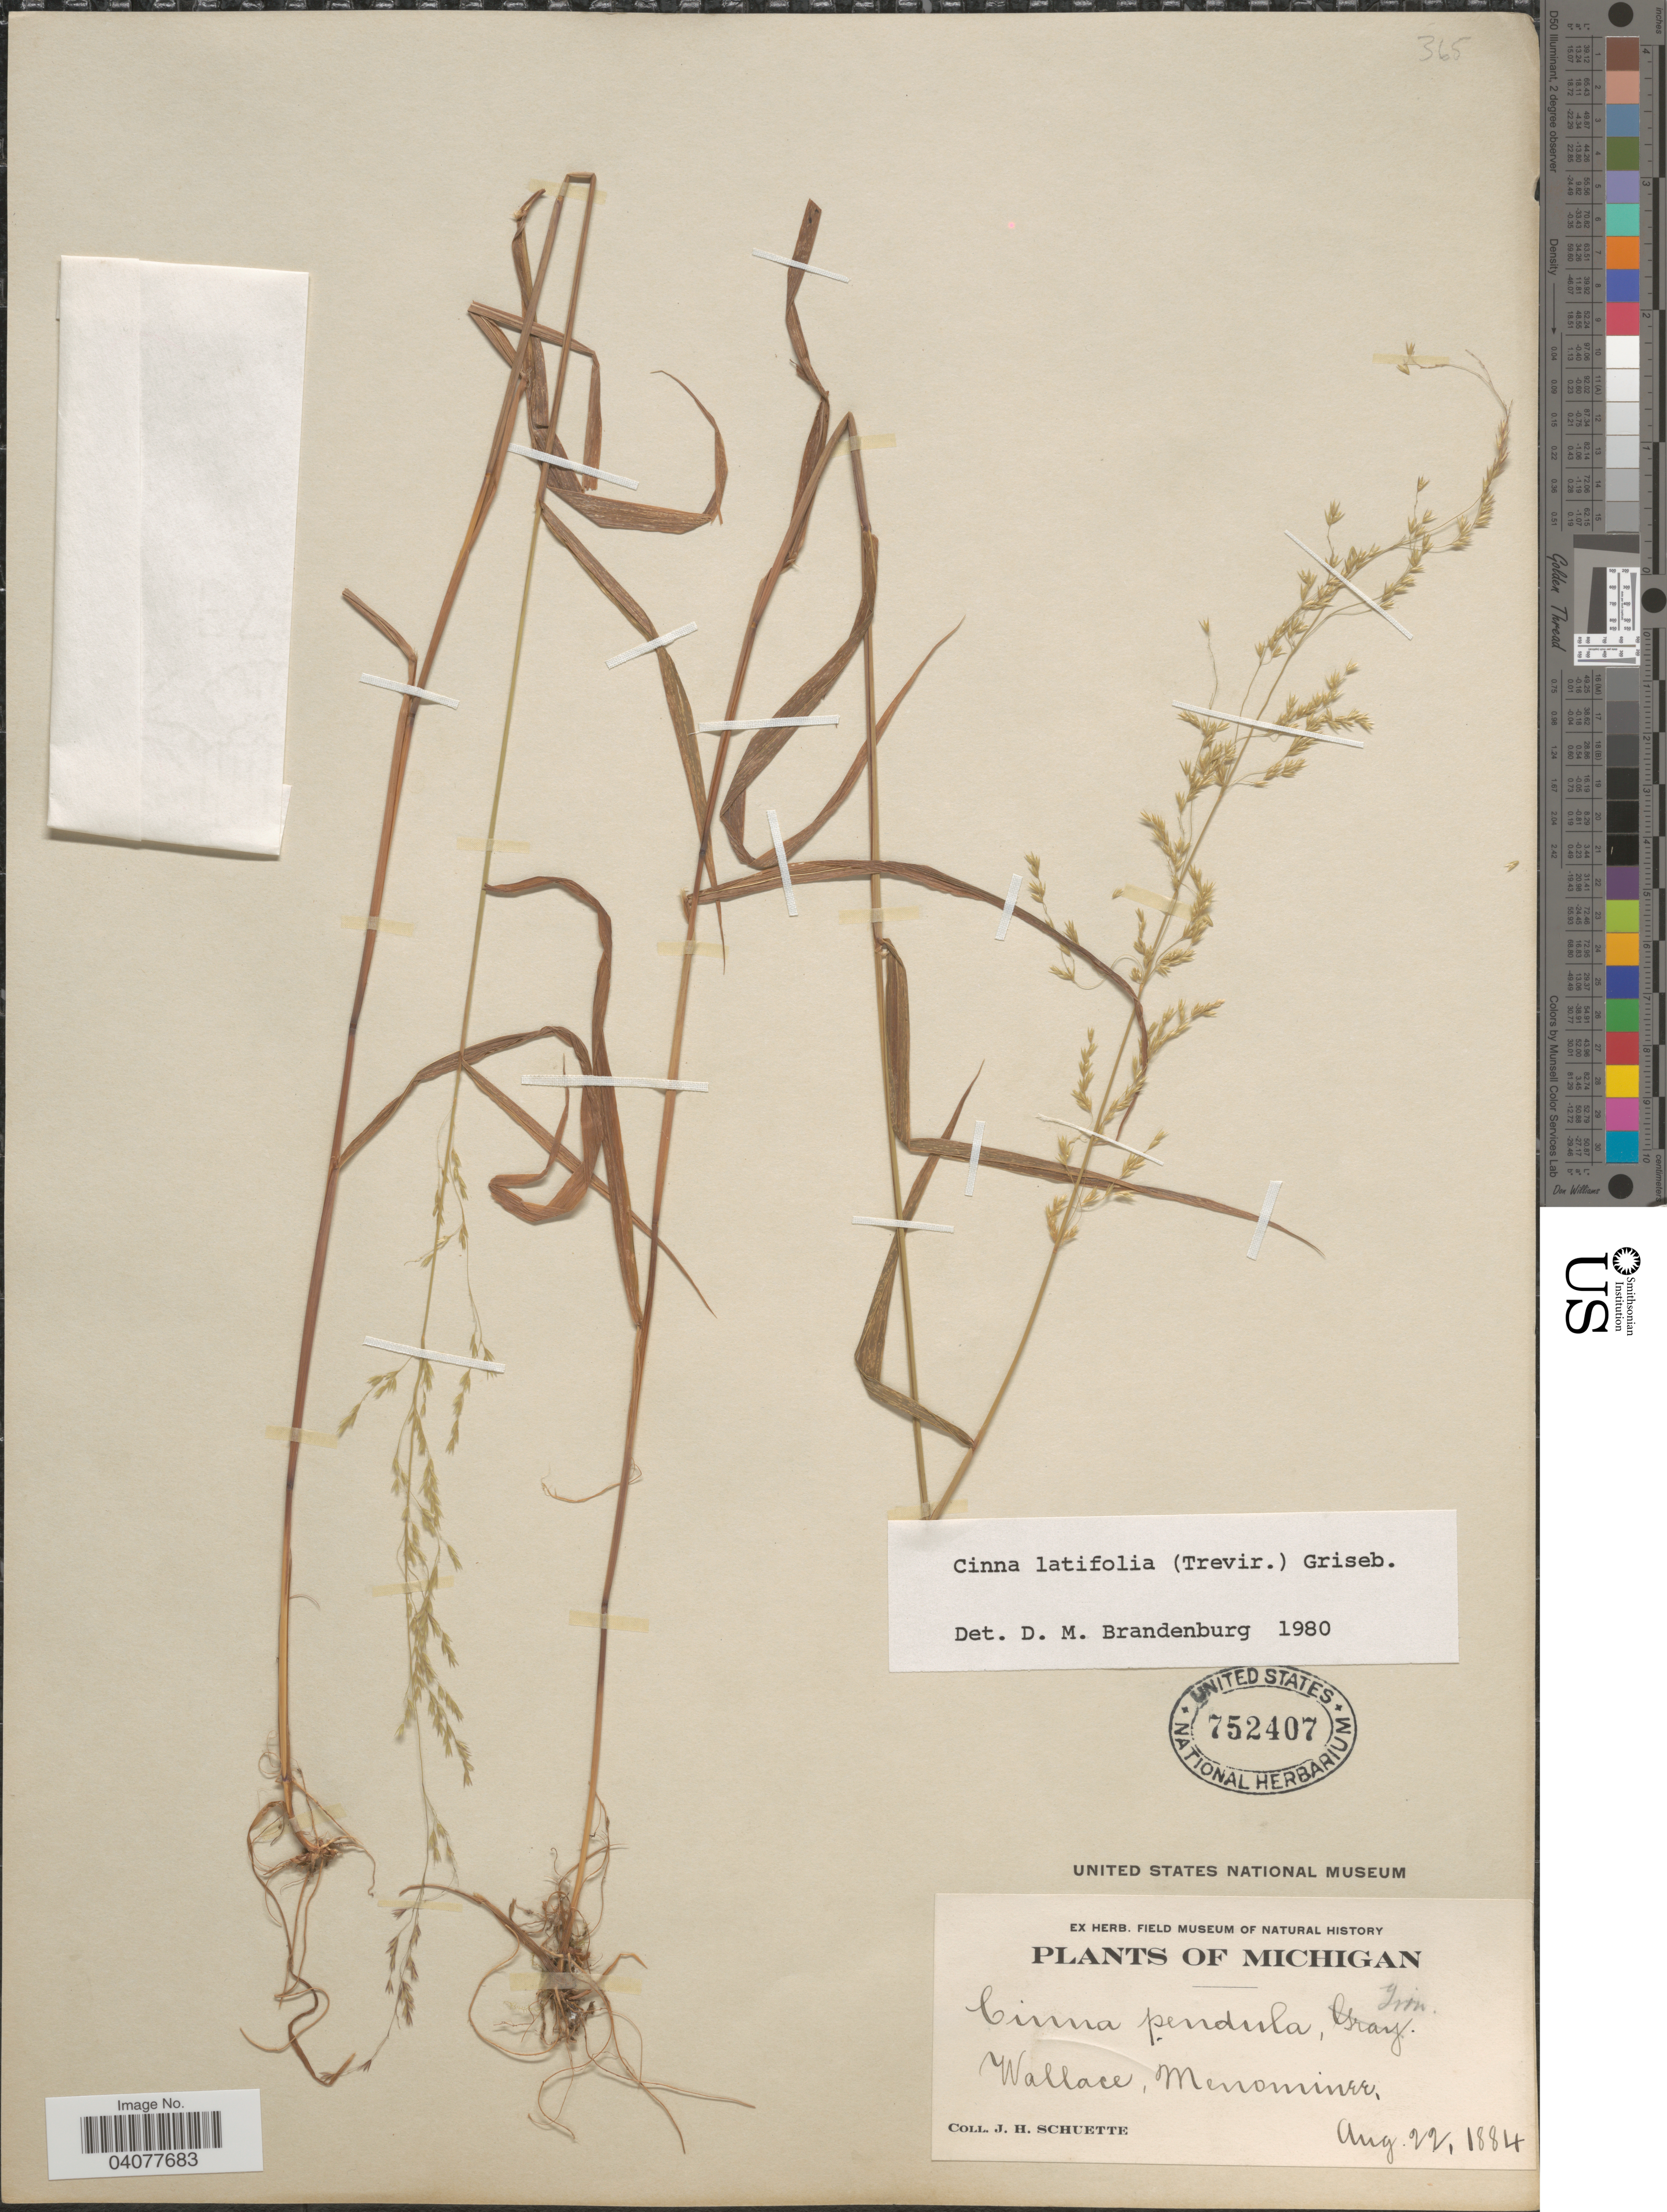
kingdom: Plantae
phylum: Tracheophyta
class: Liliopsida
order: Poales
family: Poaceae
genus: Cinna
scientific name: Cinna latifolia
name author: (Trevir. ex Goeppert) Griseb.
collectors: J. H. Schuette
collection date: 1884-08-22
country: United States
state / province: Michigan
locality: Wallace, Menominee.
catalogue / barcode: US 752407